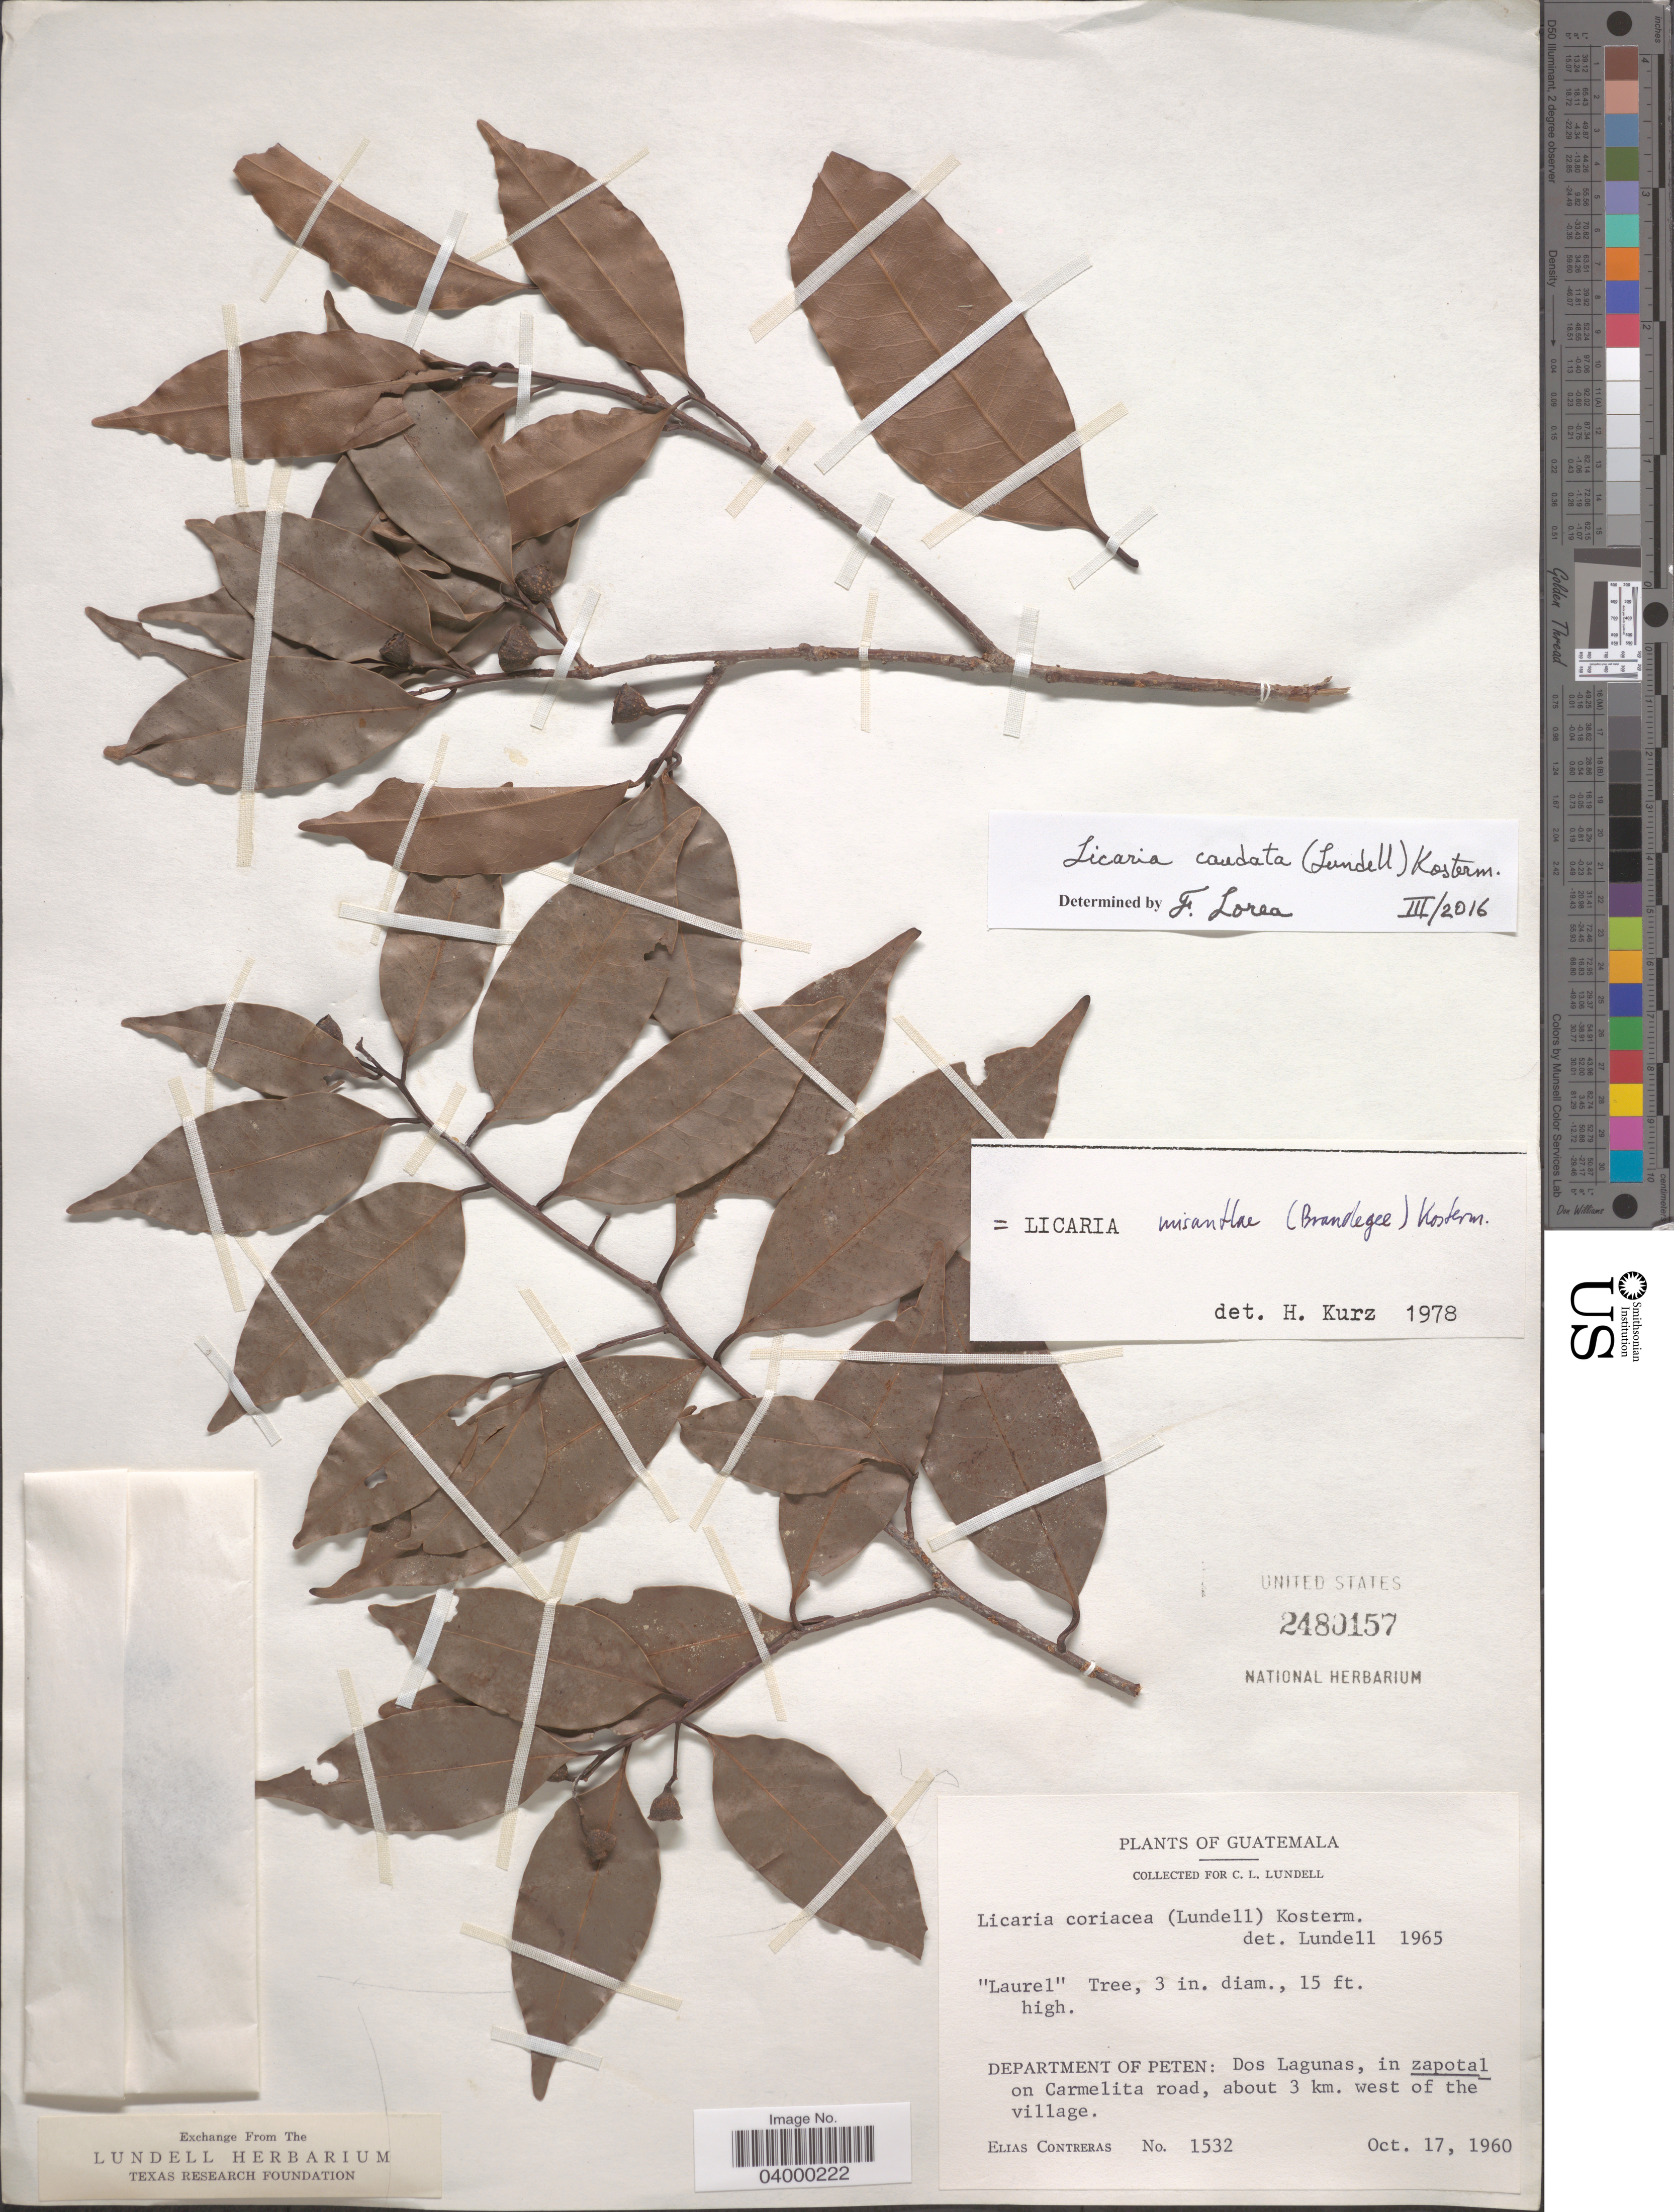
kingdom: Plantae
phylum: Tracheophyta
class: Magnoliopsida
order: Laurales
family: Lauraceae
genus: Licaria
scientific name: Licaria caudata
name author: (Lundell) Kosterm.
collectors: E. Contreras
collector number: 1532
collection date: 1960-10-17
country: Guatemala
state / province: El Peten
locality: Department of Peten: Dos Lagunas, in zapotlal on Carmelita road, about 3 km. west of the village.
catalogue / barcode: US 2480157